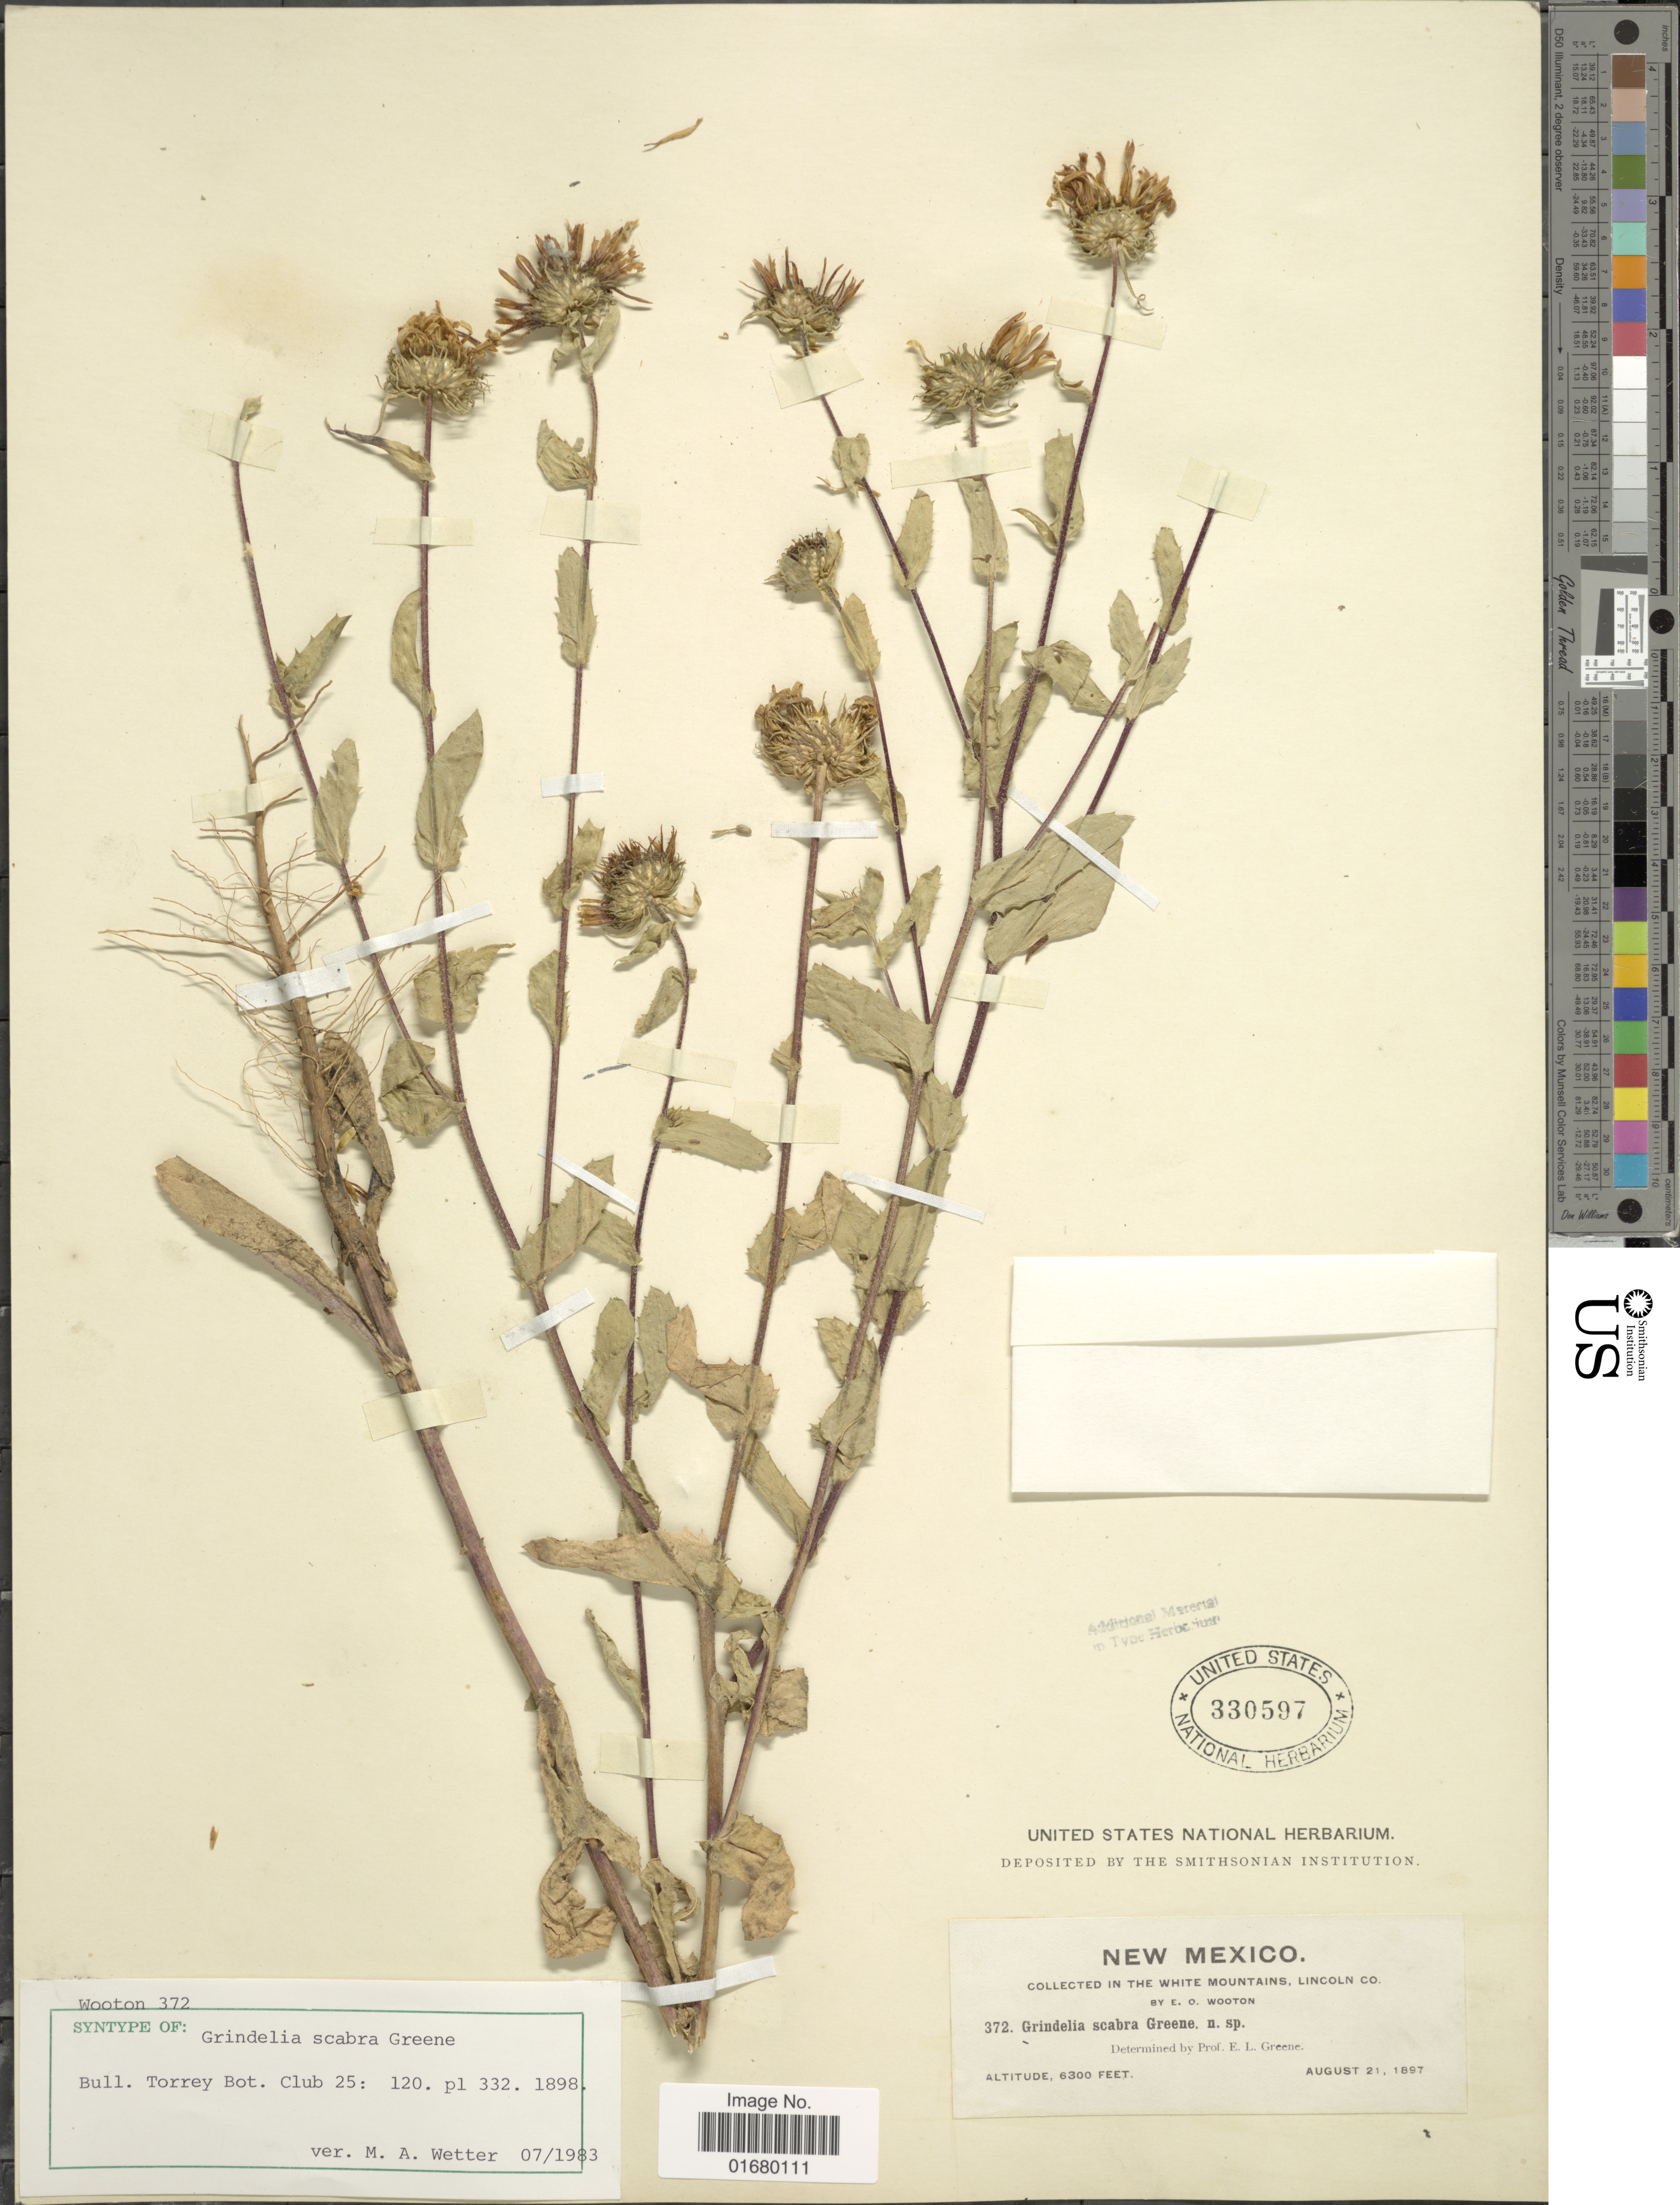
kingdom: Plantae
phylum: Tracheophyta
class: Magnoliopsida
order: Asterales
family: Asteraceae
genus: Grindelia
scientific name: Grindelia scabra var. neomexicana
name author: (Wooton & Standl.) Steyerm.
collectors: E. O. Wooton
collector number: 372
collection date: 1897-08-21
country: United States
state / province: New Mexico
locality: In the White Mountains, Lincoln Co.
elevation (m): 1920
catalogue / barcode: US 330597